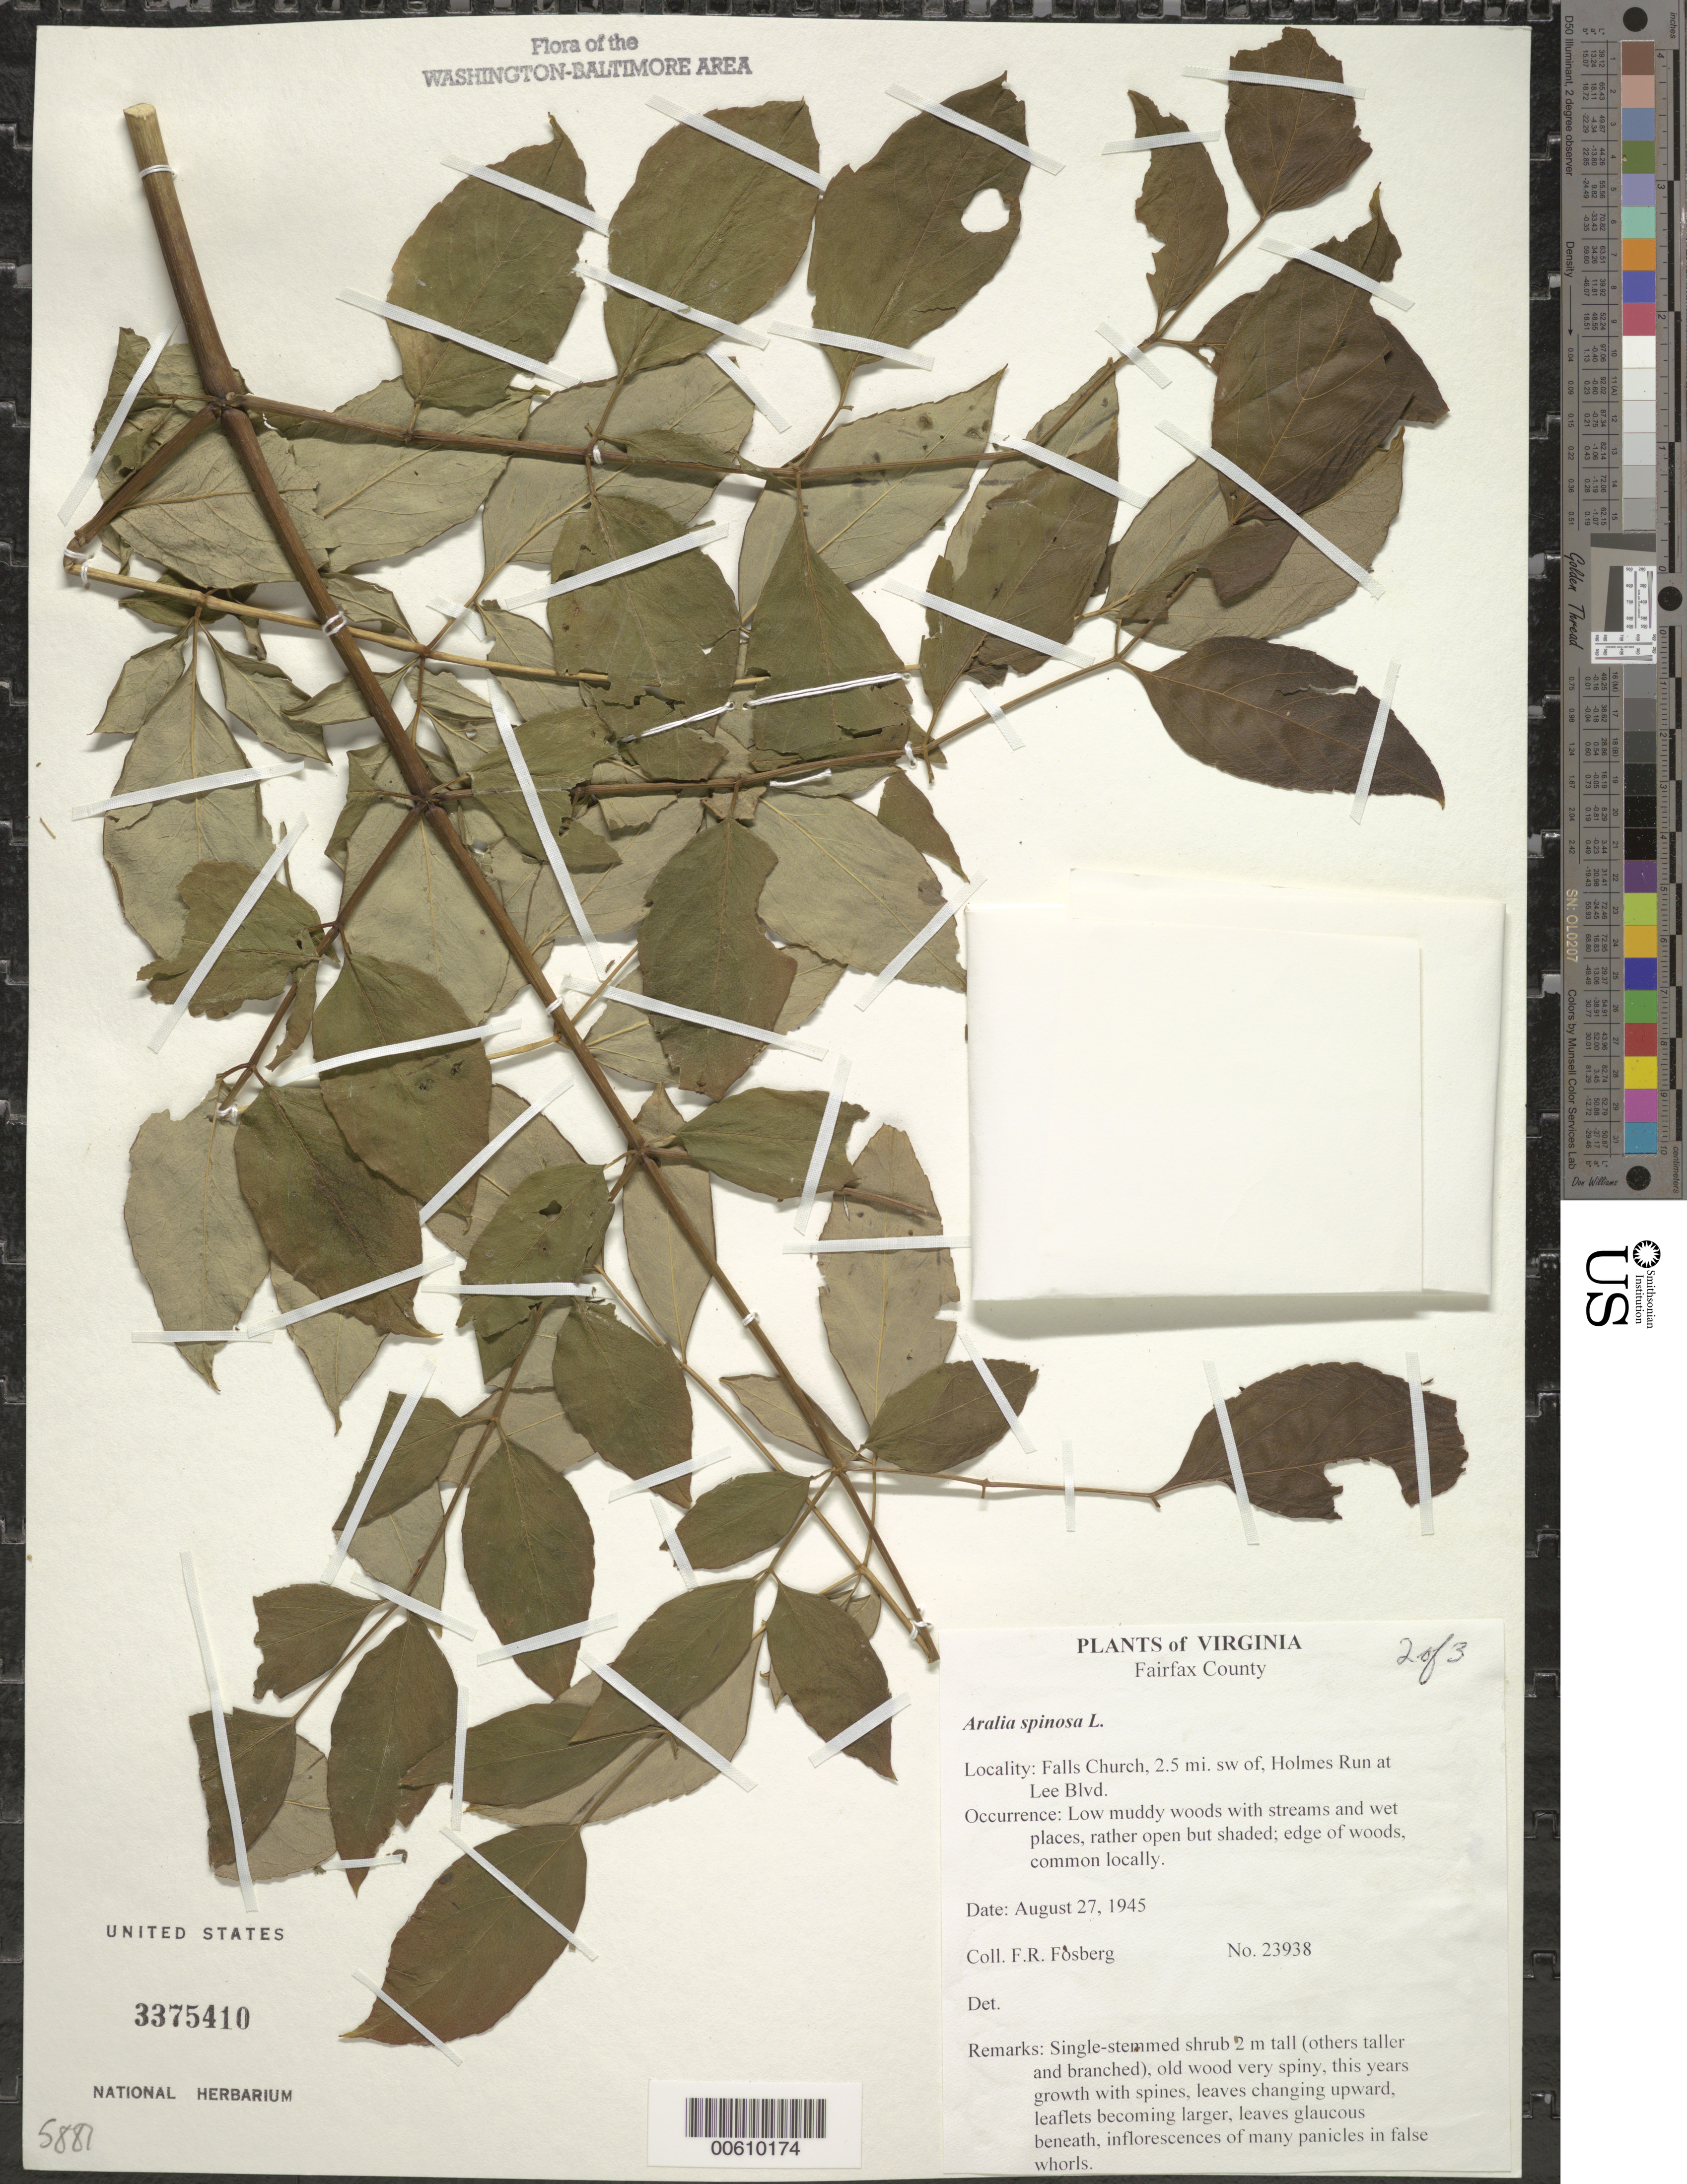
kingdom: Plantae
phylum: Tracheophyta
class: Magnoliopsida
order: Apiales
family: Araliaceae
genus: Aralia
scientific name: Aralia spinosa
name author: L.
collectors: F. R. Fosberg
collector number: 23938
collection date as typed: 27 Aug 1945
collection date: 1945-08-27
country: United States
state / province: Virginia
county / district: Fairfax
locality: Falls Church, 2.5 mi. sw of, Holmes Run at Lee Blvd.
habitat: Low muddy woods with streams and wet places, rather open but shaded; edge of woods, common locally.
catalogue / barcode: US 3375410